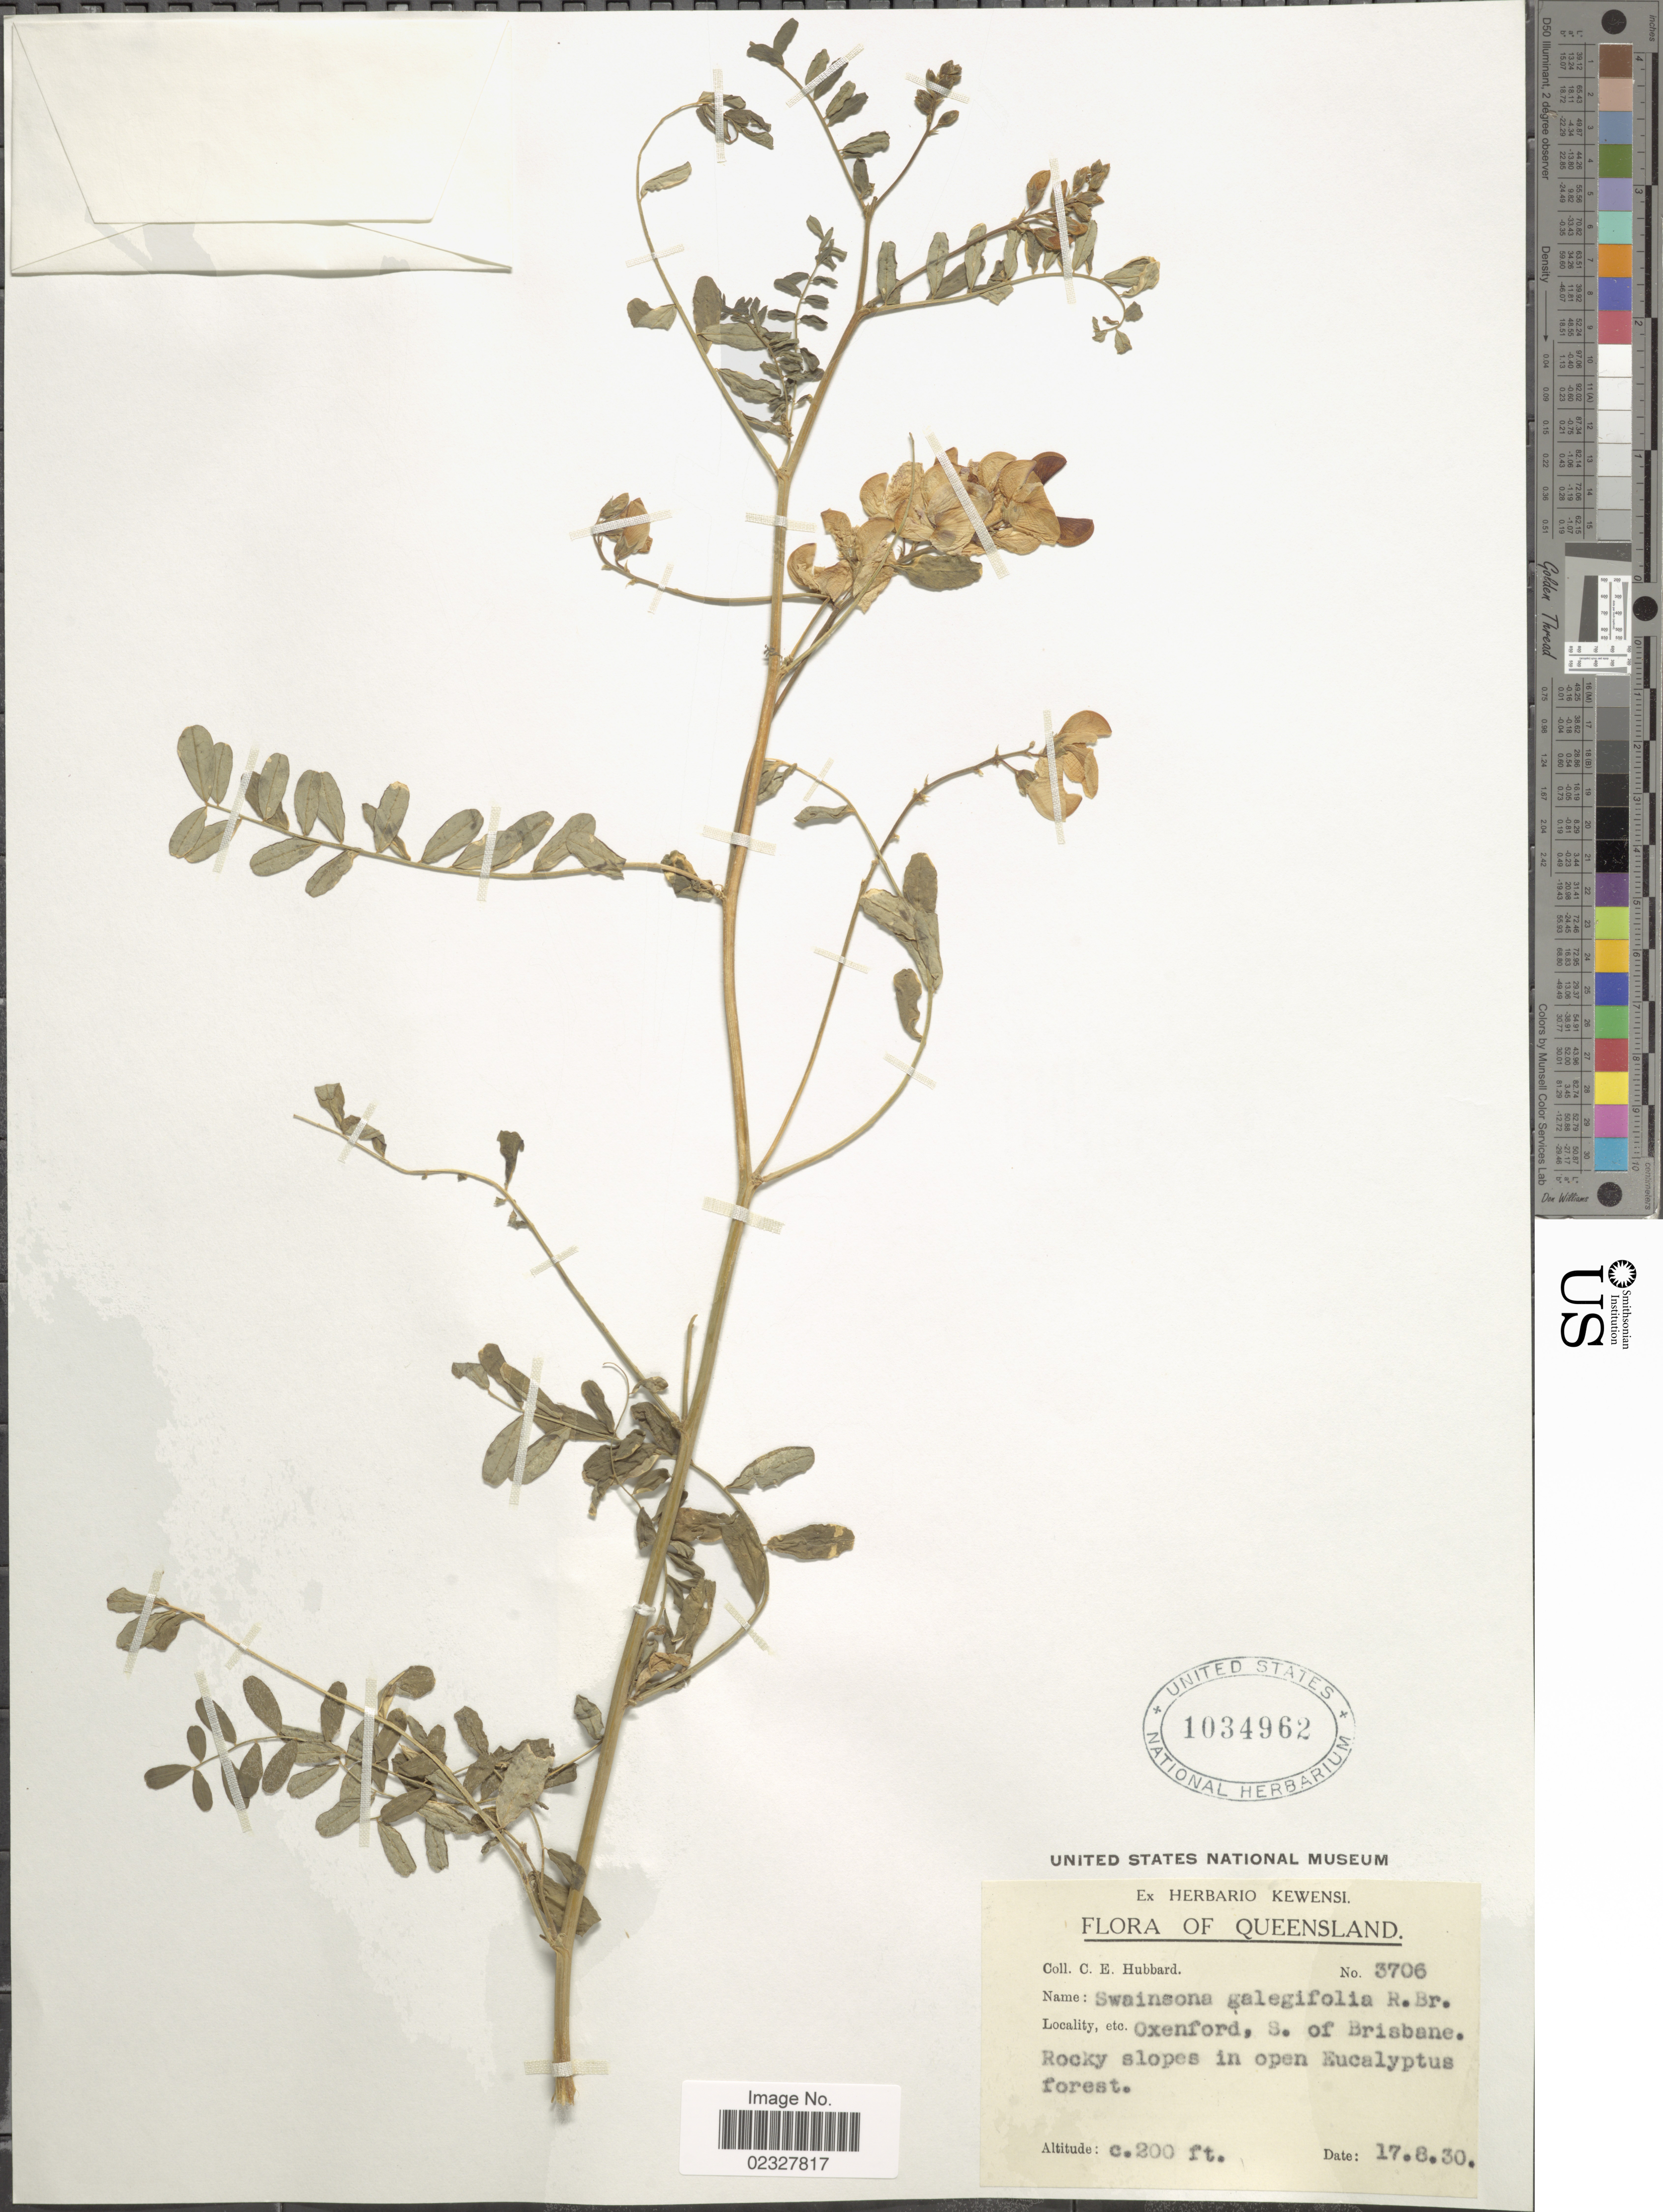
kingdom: Plantae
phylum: Tracheophyta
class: Magnoliopsida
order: Fabales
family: Fabaceae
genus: Swainsona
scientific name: Swainsona galegifolia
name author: (Andrews) R. Br.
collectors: C. E. Hubbard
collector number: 3706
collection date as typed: Transcribed d/m/y: 17/8/30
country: Australia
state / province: Queensland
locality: Queensland. Oxenford, S. of Brisbane.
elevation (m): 61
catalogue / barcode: US 1034962